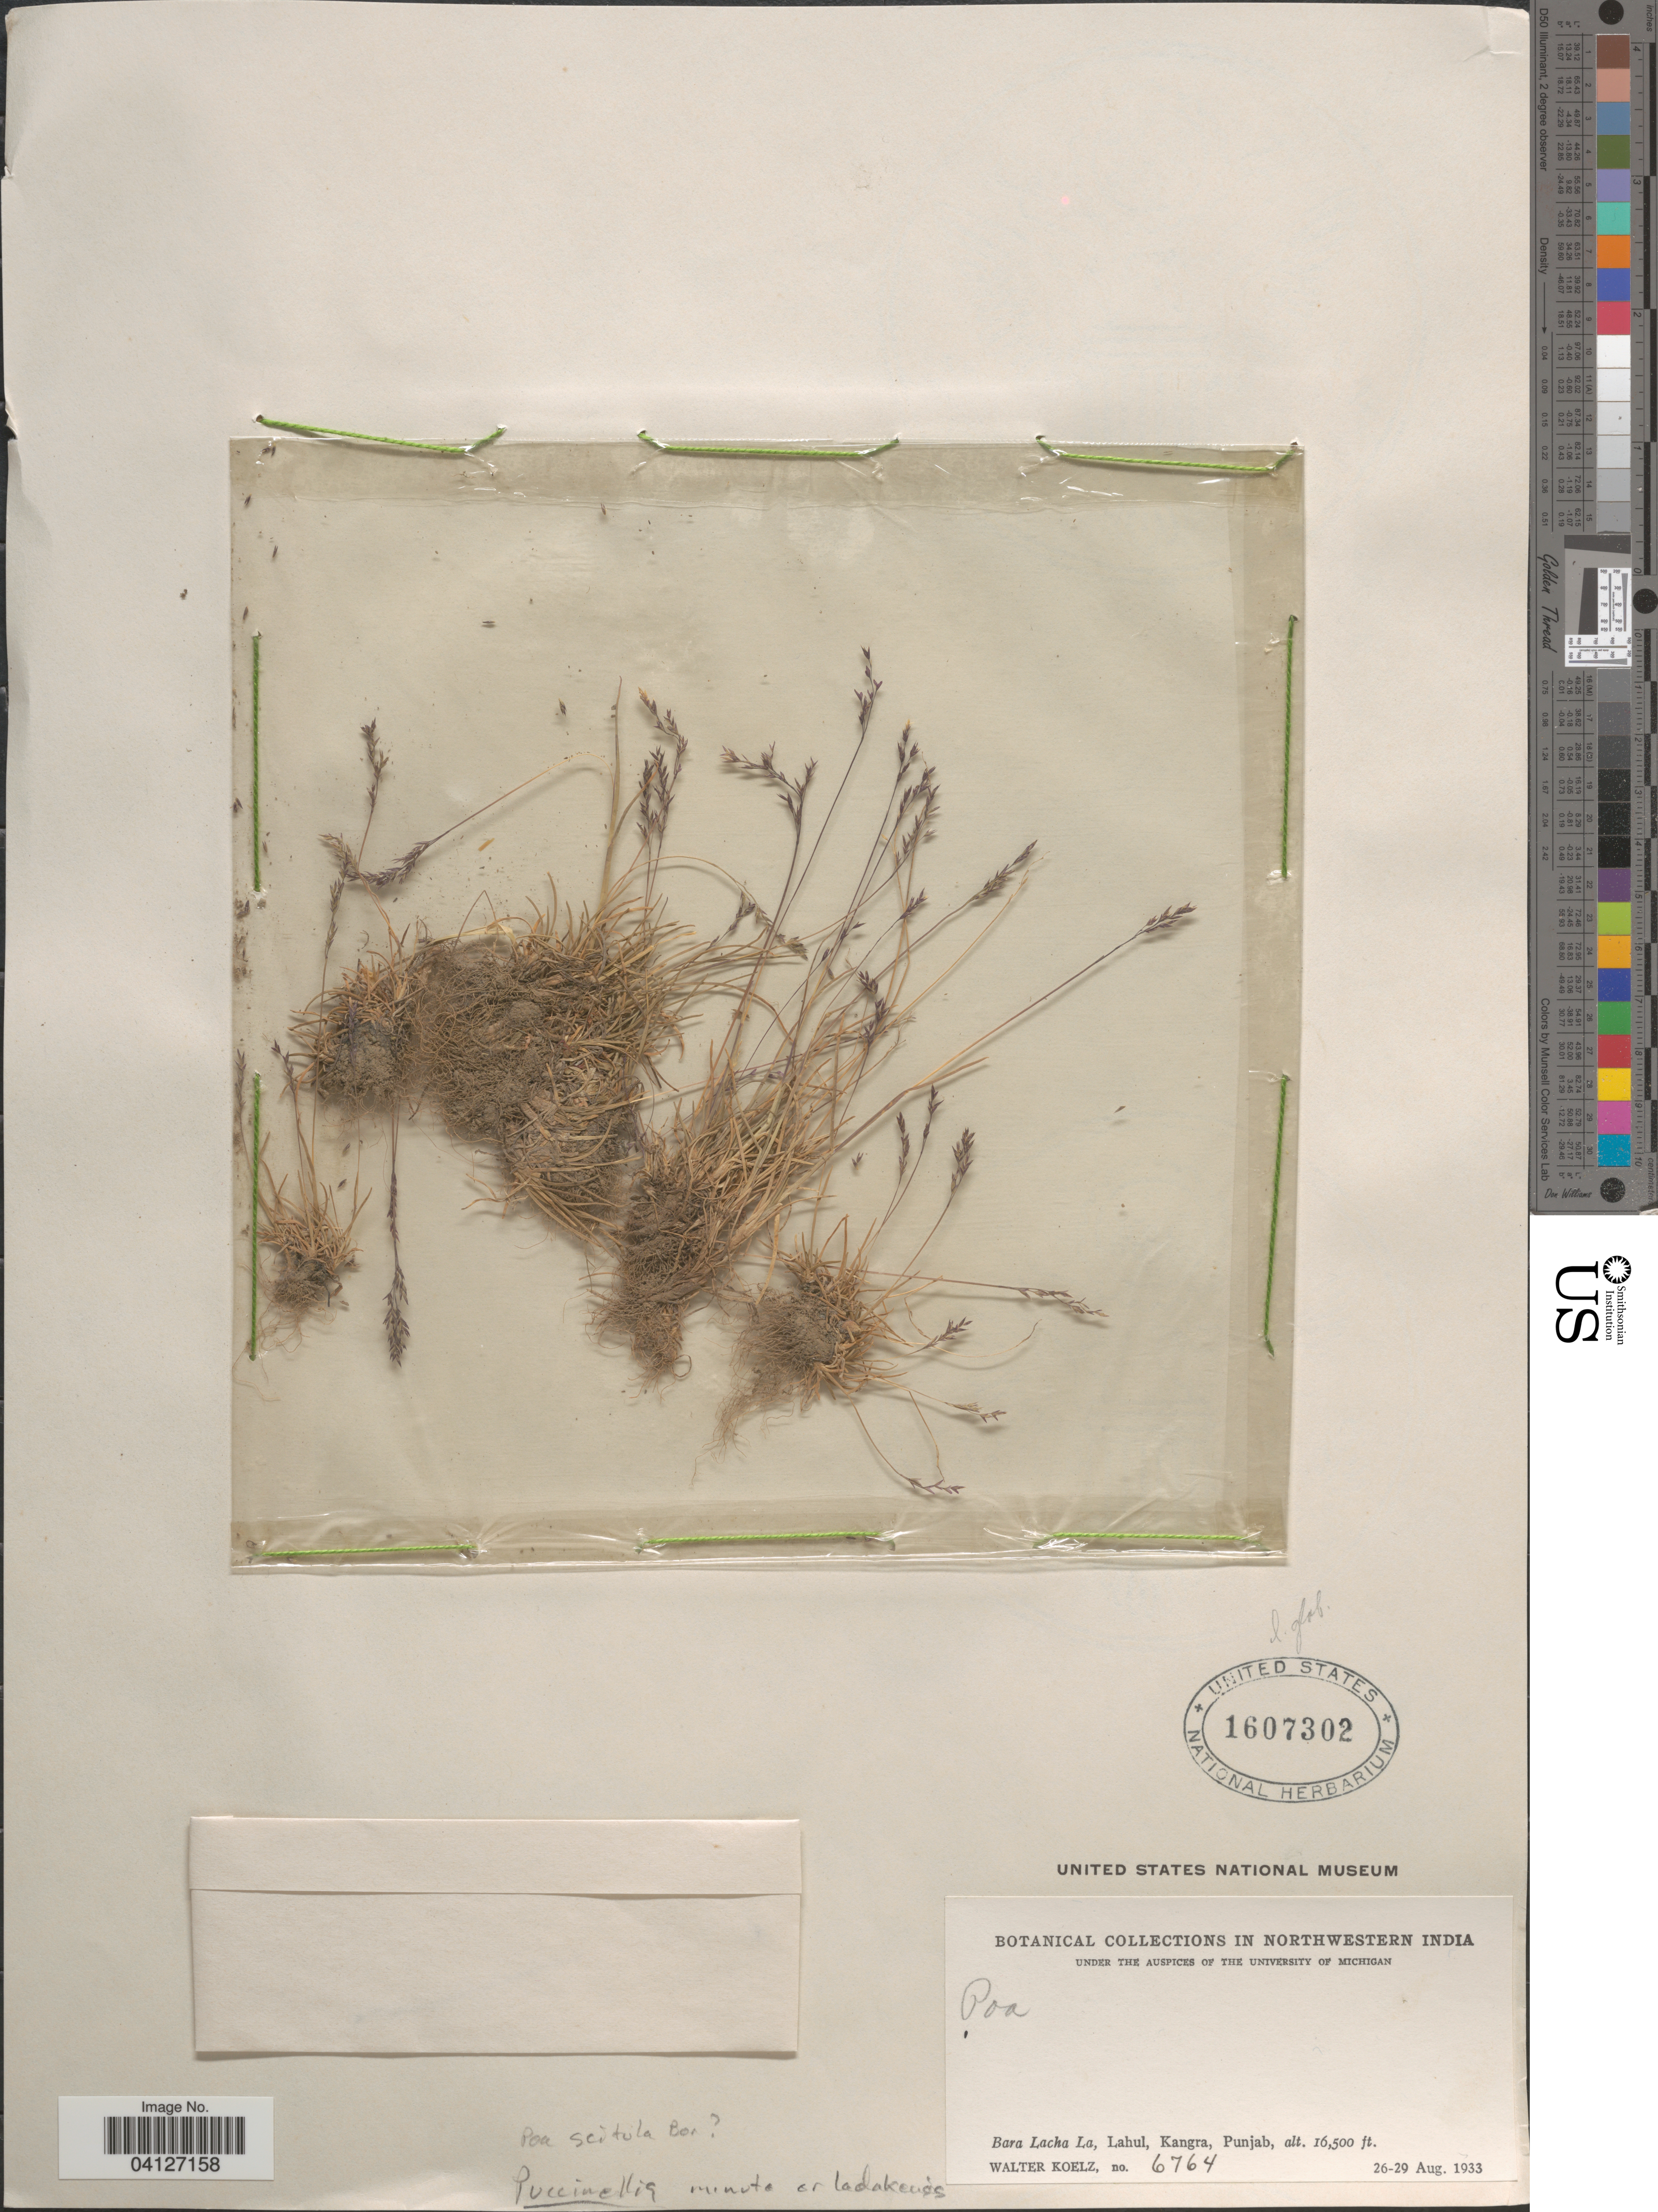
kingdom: Plantae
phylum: Tracheophyta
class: Liliopsida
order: Poales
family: Poaceae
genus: Puccinellia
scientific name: Puccinellia minuta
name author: Bor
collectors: W. N. Koelz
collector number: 6764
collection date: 1933-08-26/1933-08-29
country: India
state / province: Punjab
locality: Northwestern India. Bara Lacha La, Lahul, Kangra.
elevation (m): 5029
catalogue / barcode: US 1607302